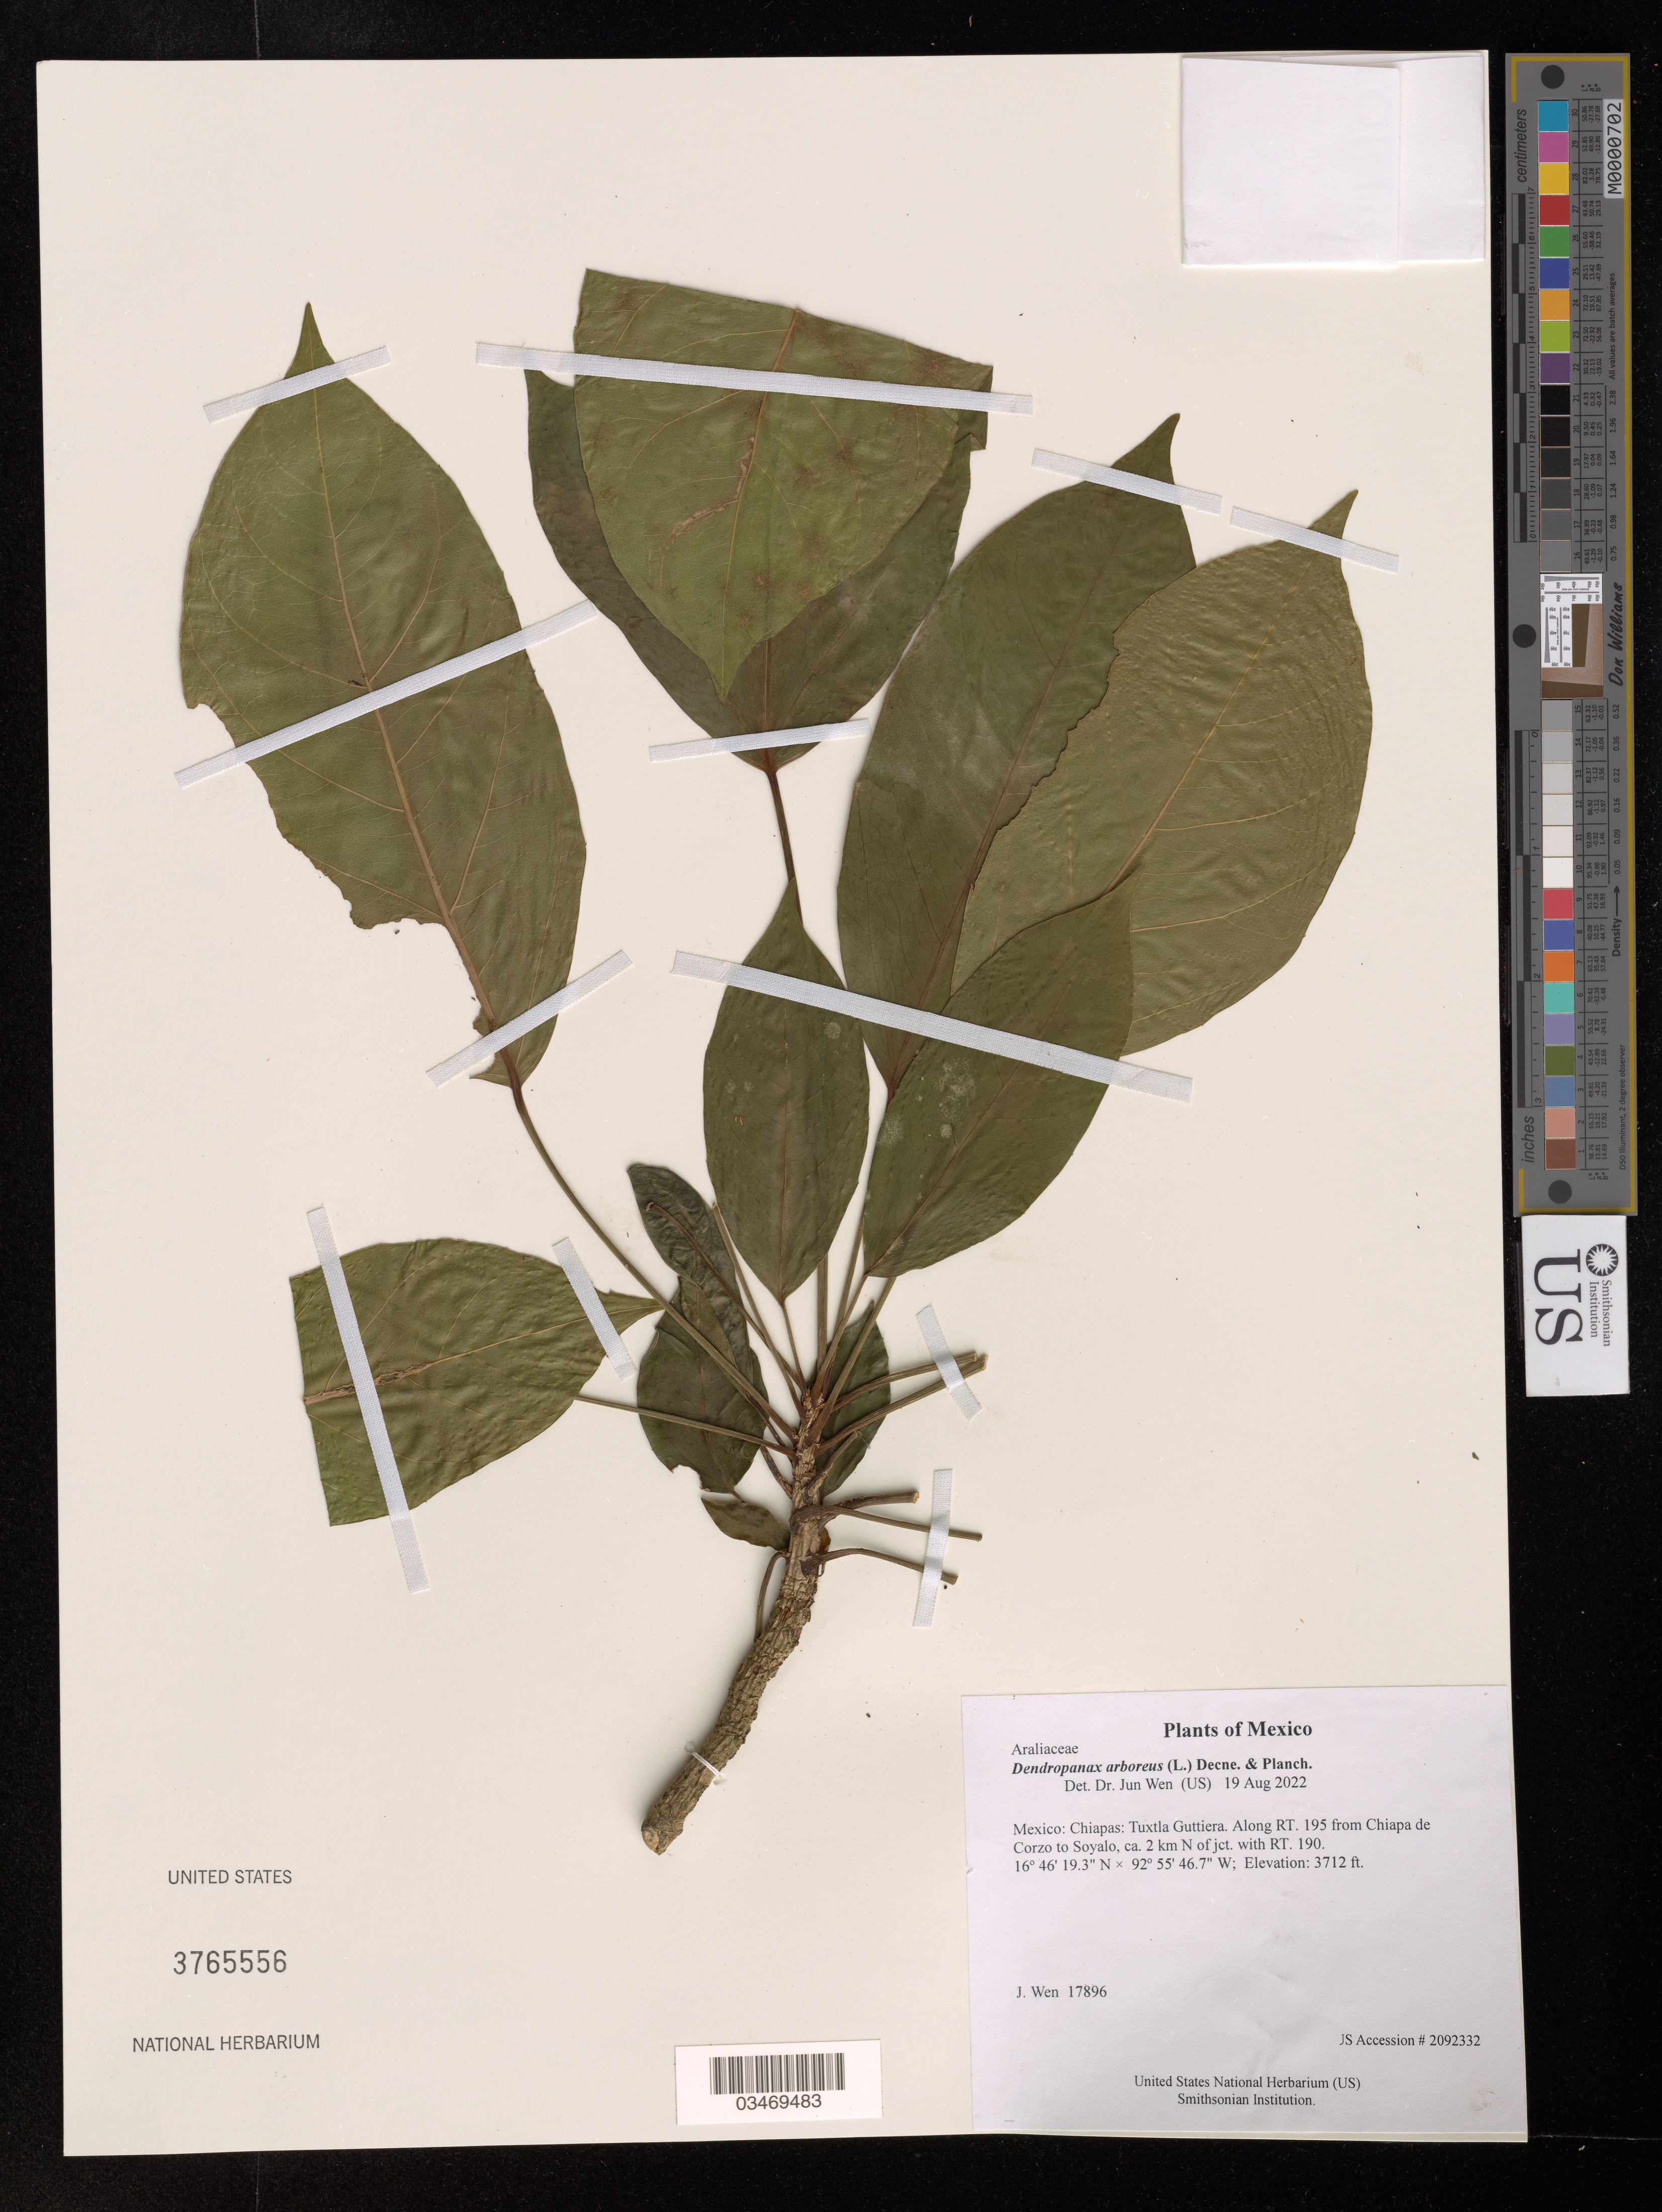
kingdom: Plantae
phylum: Tracheophyta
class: Magnoliopsida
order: Apiales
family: Araliaceae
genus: Dendropanax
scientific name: Dendropanax arboreus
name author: (L.) Decne. & Planch.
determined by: Wen, Jun, (BOT), Smithsonian Institution - National Museum of Natural History (UNITED STATES)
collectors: J. Wen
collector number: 17896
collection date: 2022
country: Mexico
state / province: Chiapas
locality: Tuxtla Guttiera. Along RT. 195 from Chiapa de Corzo to Soyalo, ca. 2 km N of jct. with RT. 190.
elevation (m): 1131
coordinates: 16 46.322 N, 92 55.779 W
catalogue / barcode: US 3765556